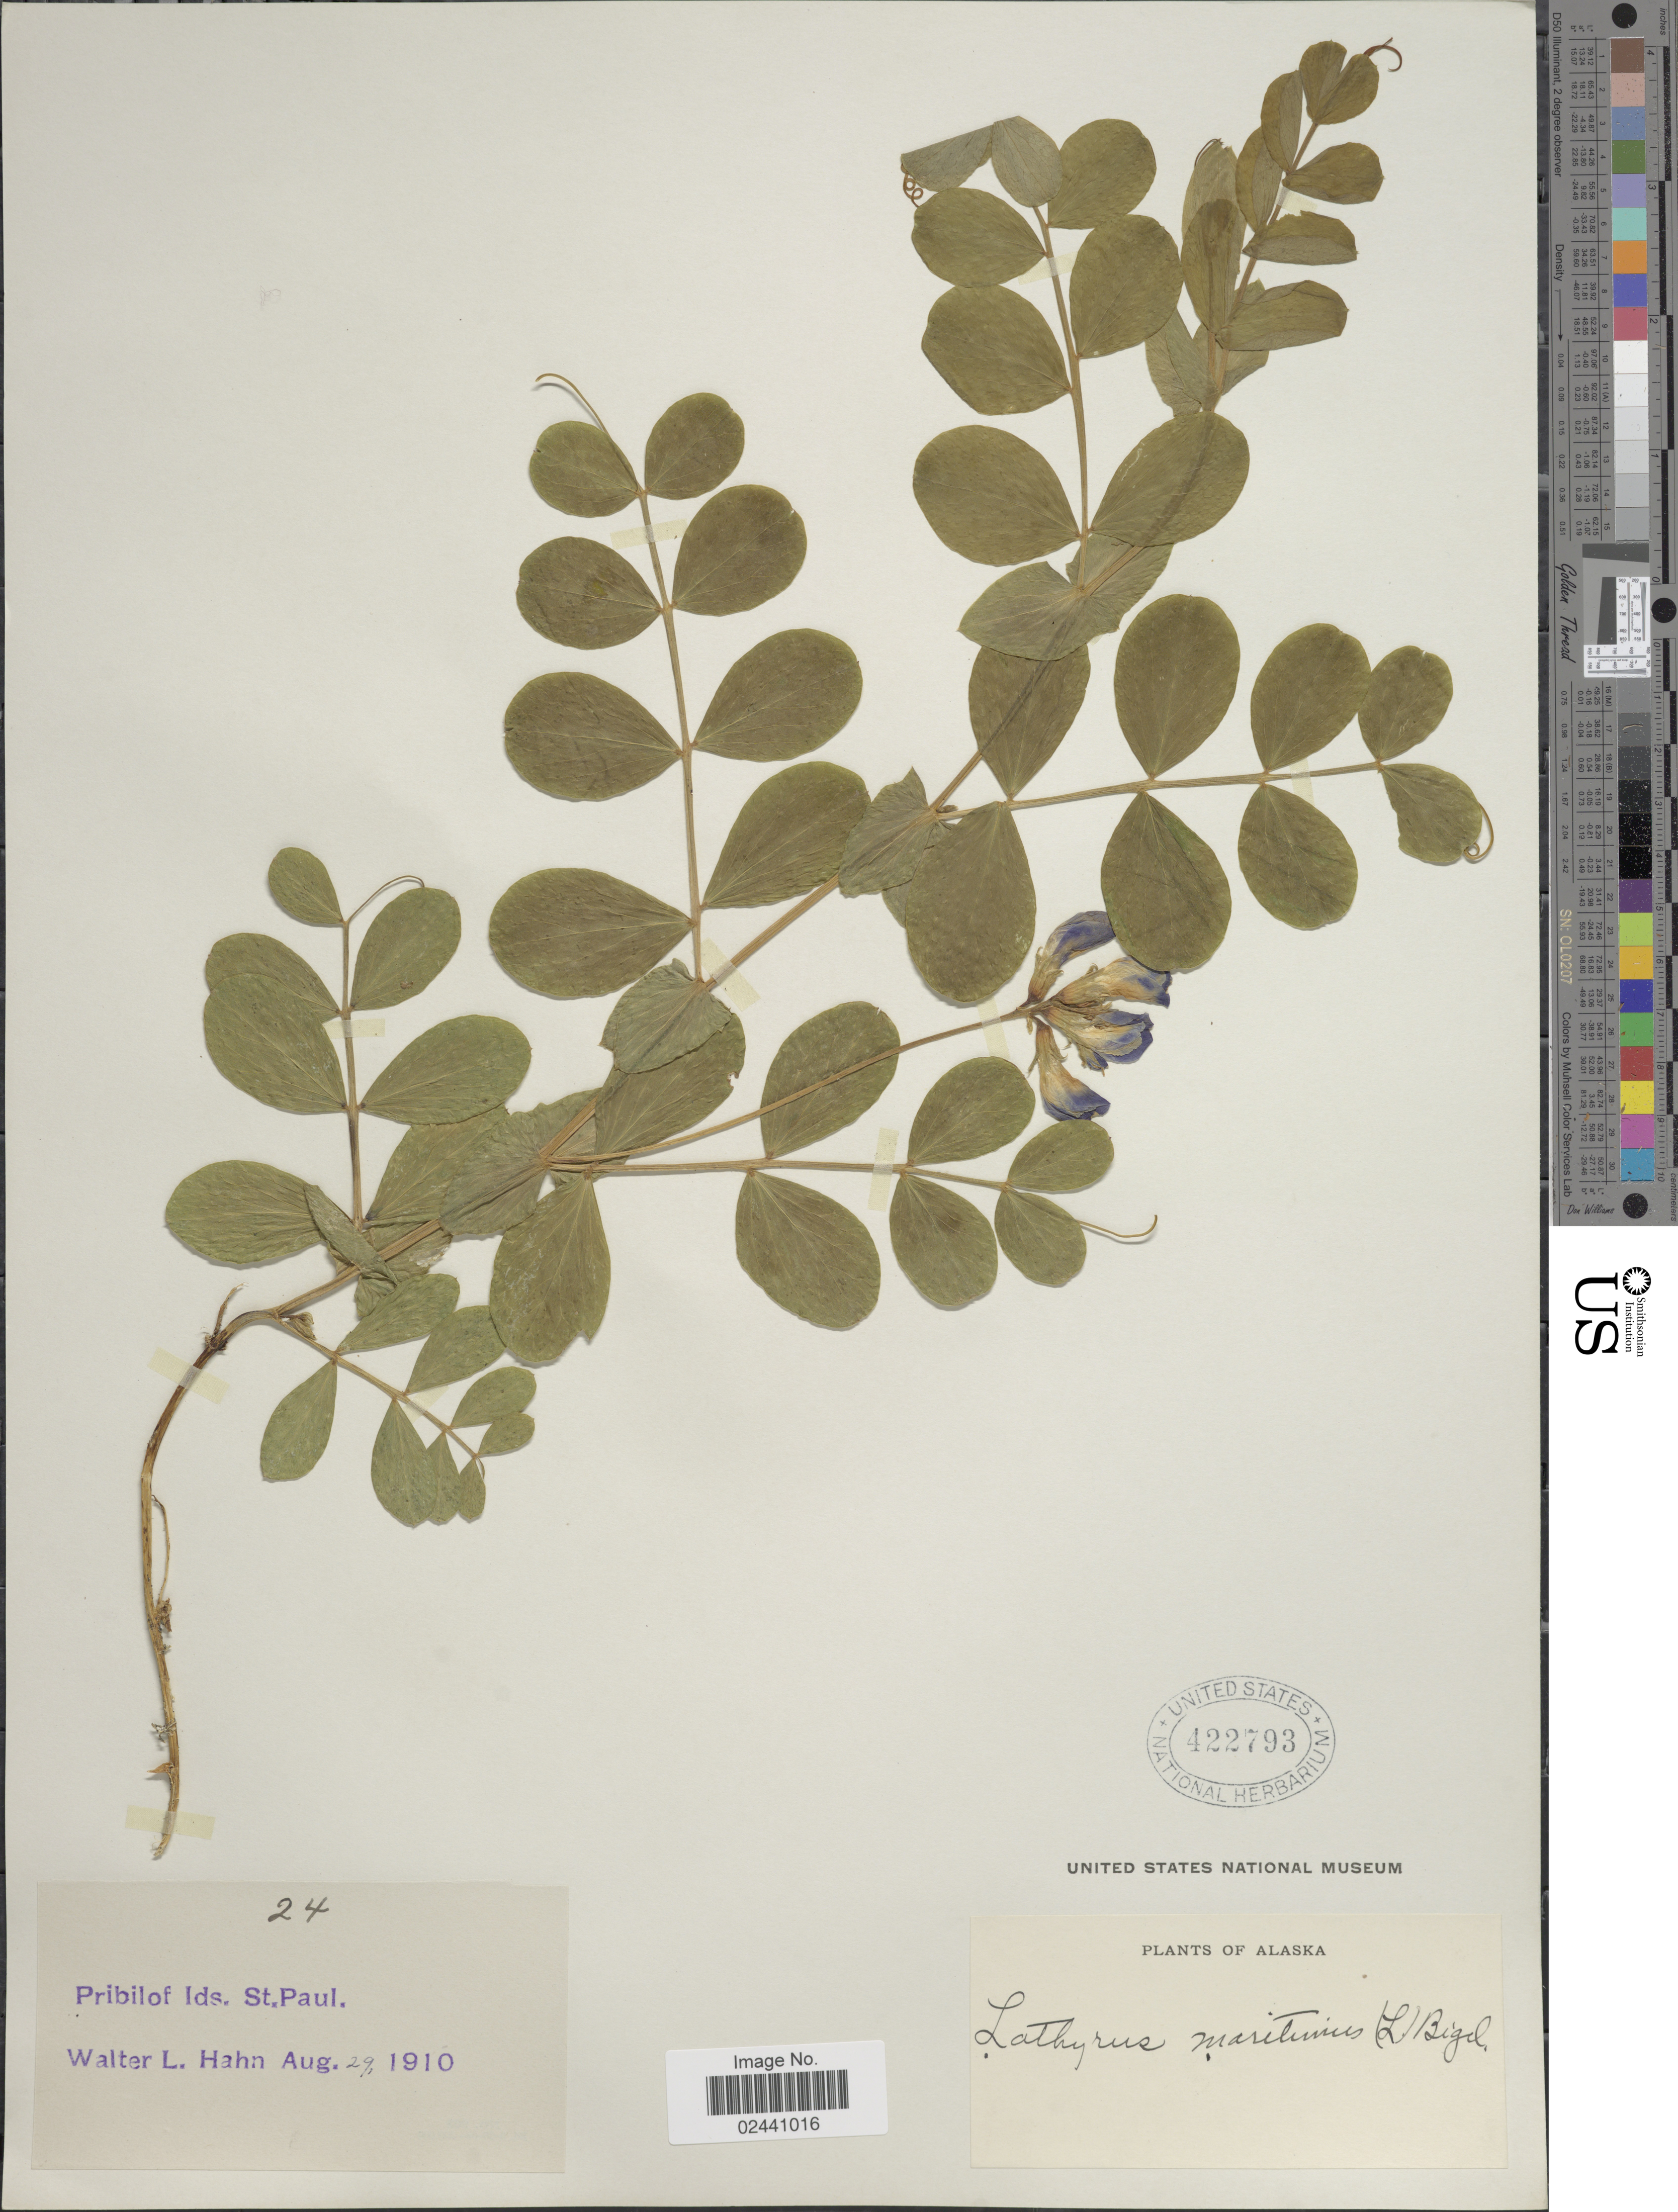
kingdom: Plantae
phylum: Tracheophyta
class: Magnoliopsida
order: Fabales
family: Fabaceae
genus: Lathyrus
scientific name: Lathyrus maritimus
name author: Torr.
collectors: W. L. Hahn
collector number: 24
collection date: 1910-08-29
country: United States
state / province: Alaska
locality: Pribilof Ids., St. Paul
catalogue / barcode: US 422793